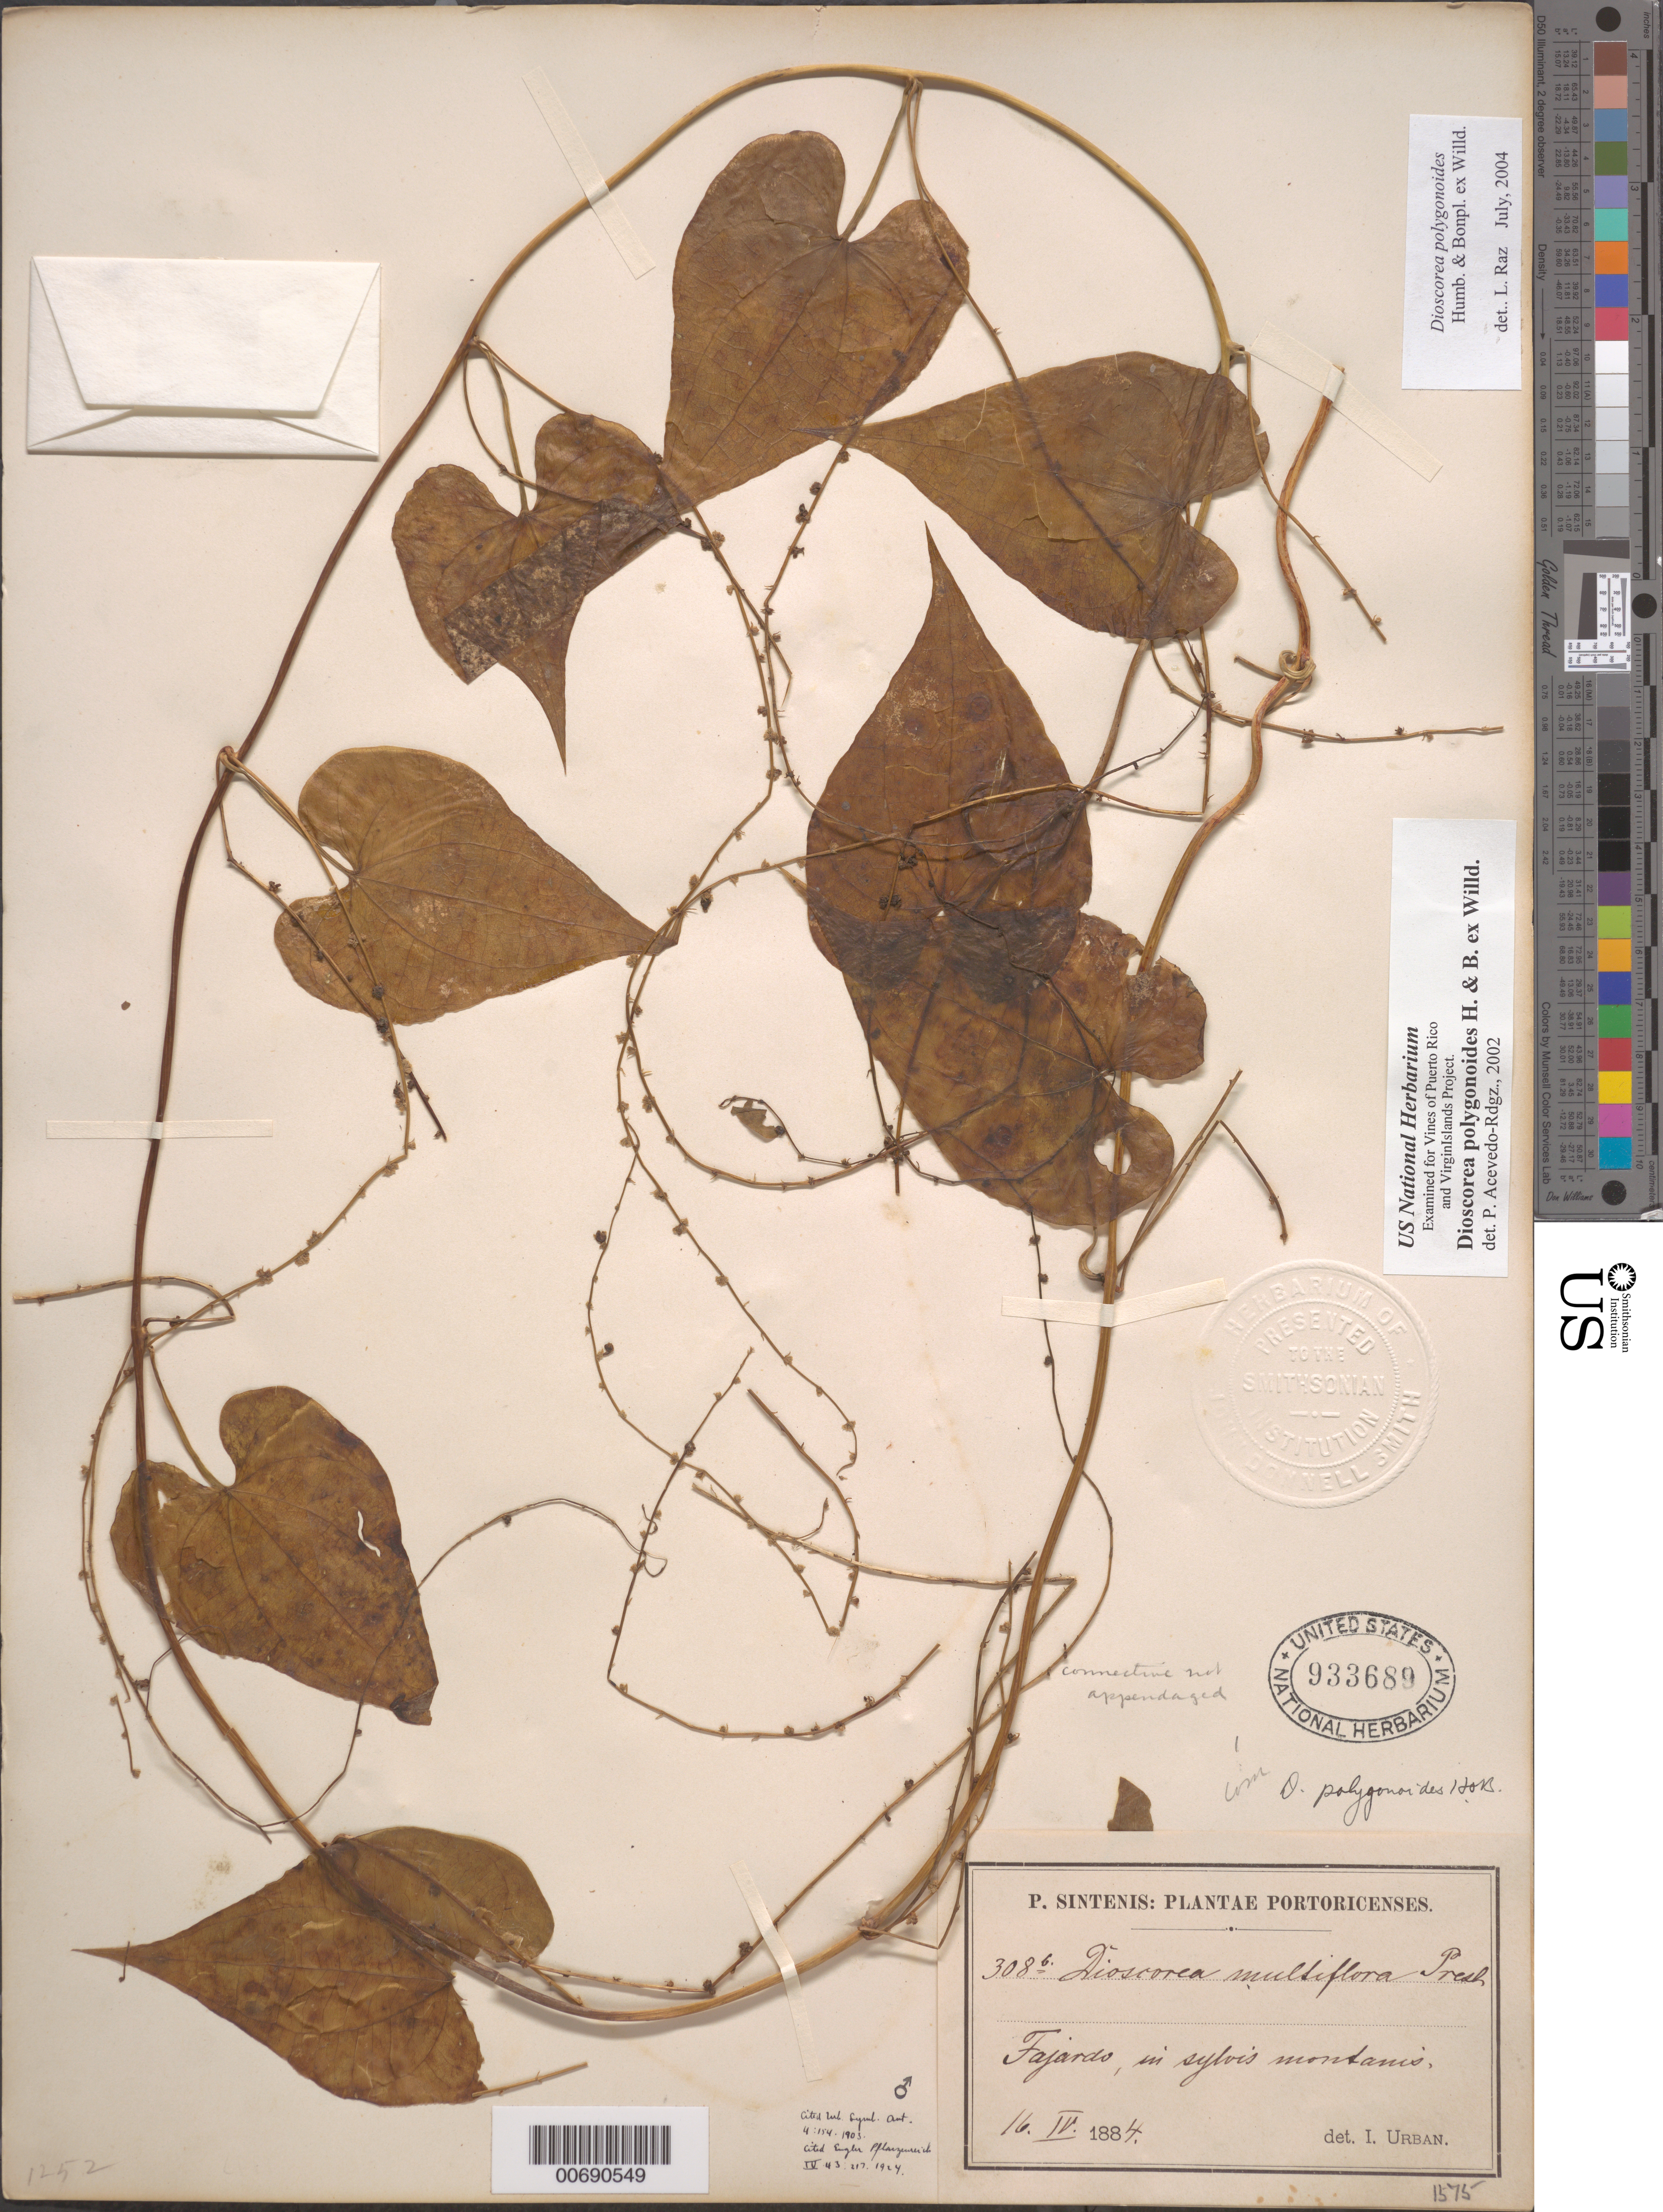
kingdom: Plantae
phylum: Tracheophyta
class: Liliopsida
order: Dioscoreales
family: Dioscoreaceae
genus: Dioscorea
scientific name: Dioscorea polygonoides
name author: Humb. & Bonpl. ex Willd.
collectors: P. Sintenis et al.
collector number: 308 b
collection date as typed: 16 Apr 1884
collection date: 1884-04-16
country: Puerto Rico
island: Greater Antilles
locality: Fajardo, in sylvis montanis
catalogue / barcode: US 933689